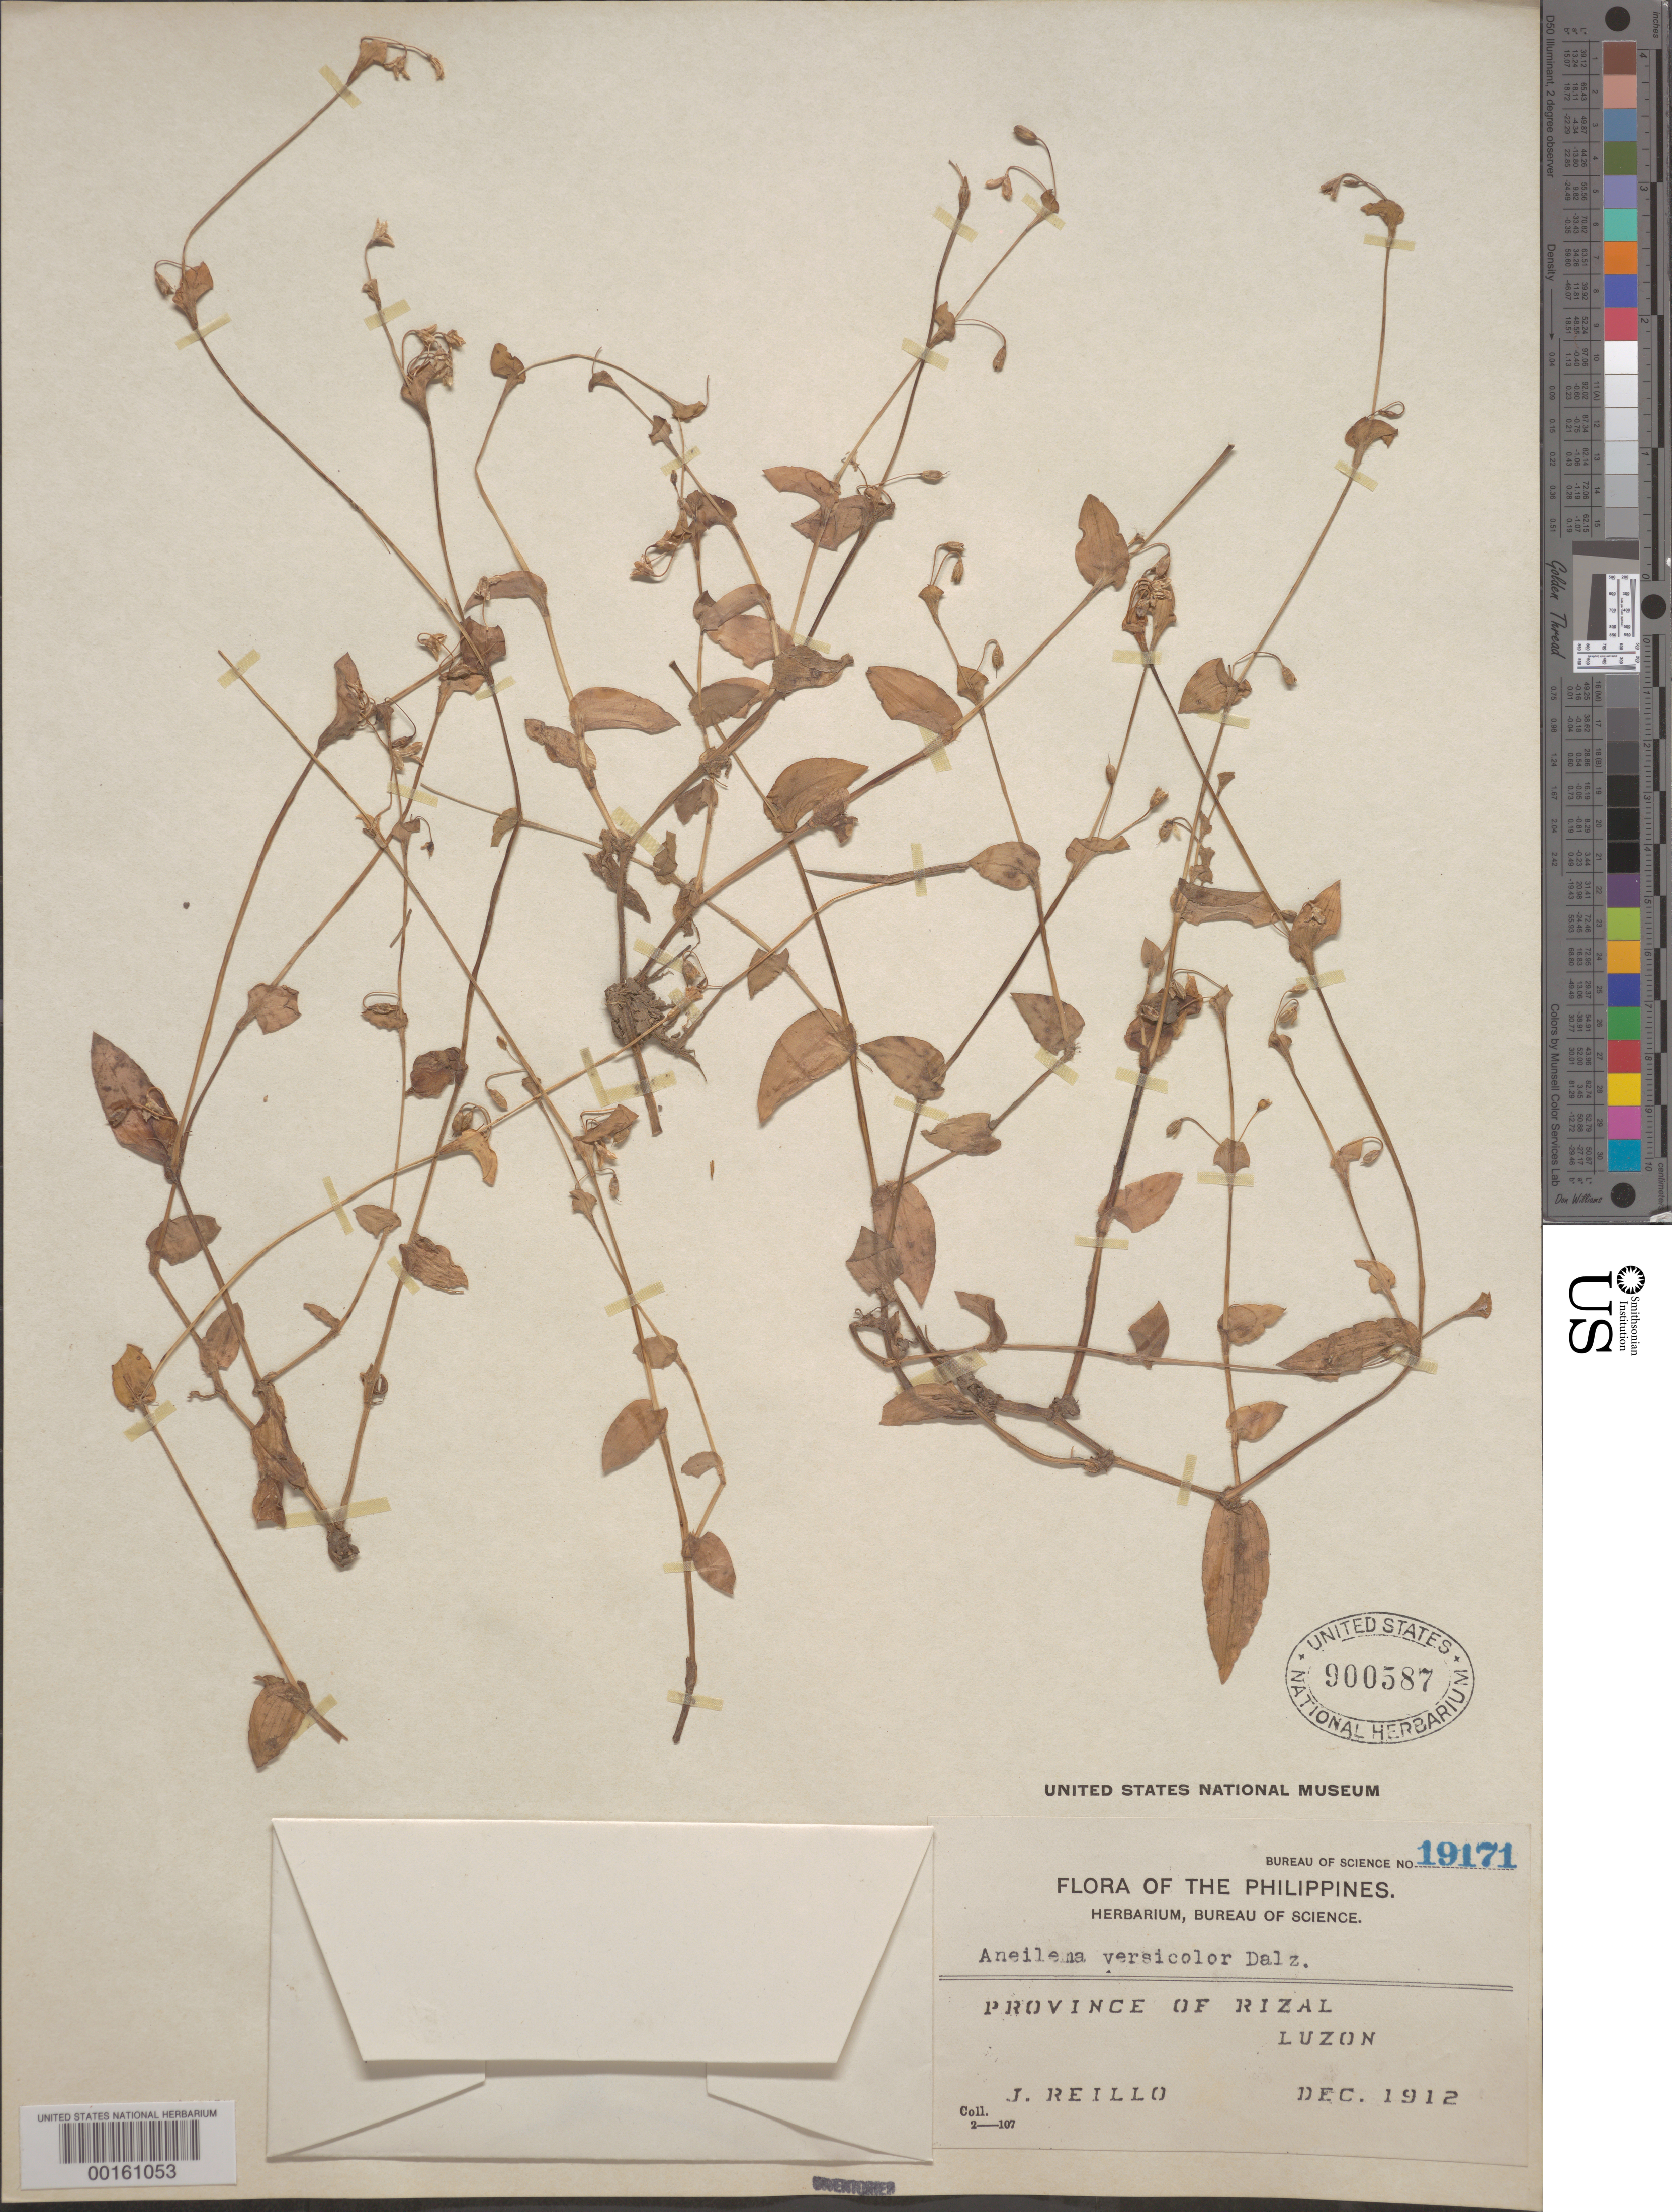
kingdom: Plantae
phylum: Tracheophyta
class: Liliopsida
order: Commelinales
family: Commelinaceae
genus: Murdannia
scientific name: Murdannia versicolor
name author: (Dalzell) G. Brückn.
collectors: J. Reillo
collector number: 19171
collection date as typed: Dec 1912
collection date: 1912-12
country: Philippines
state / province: Calabarzon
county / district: Rizal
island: Luzon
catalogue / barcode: US 900587